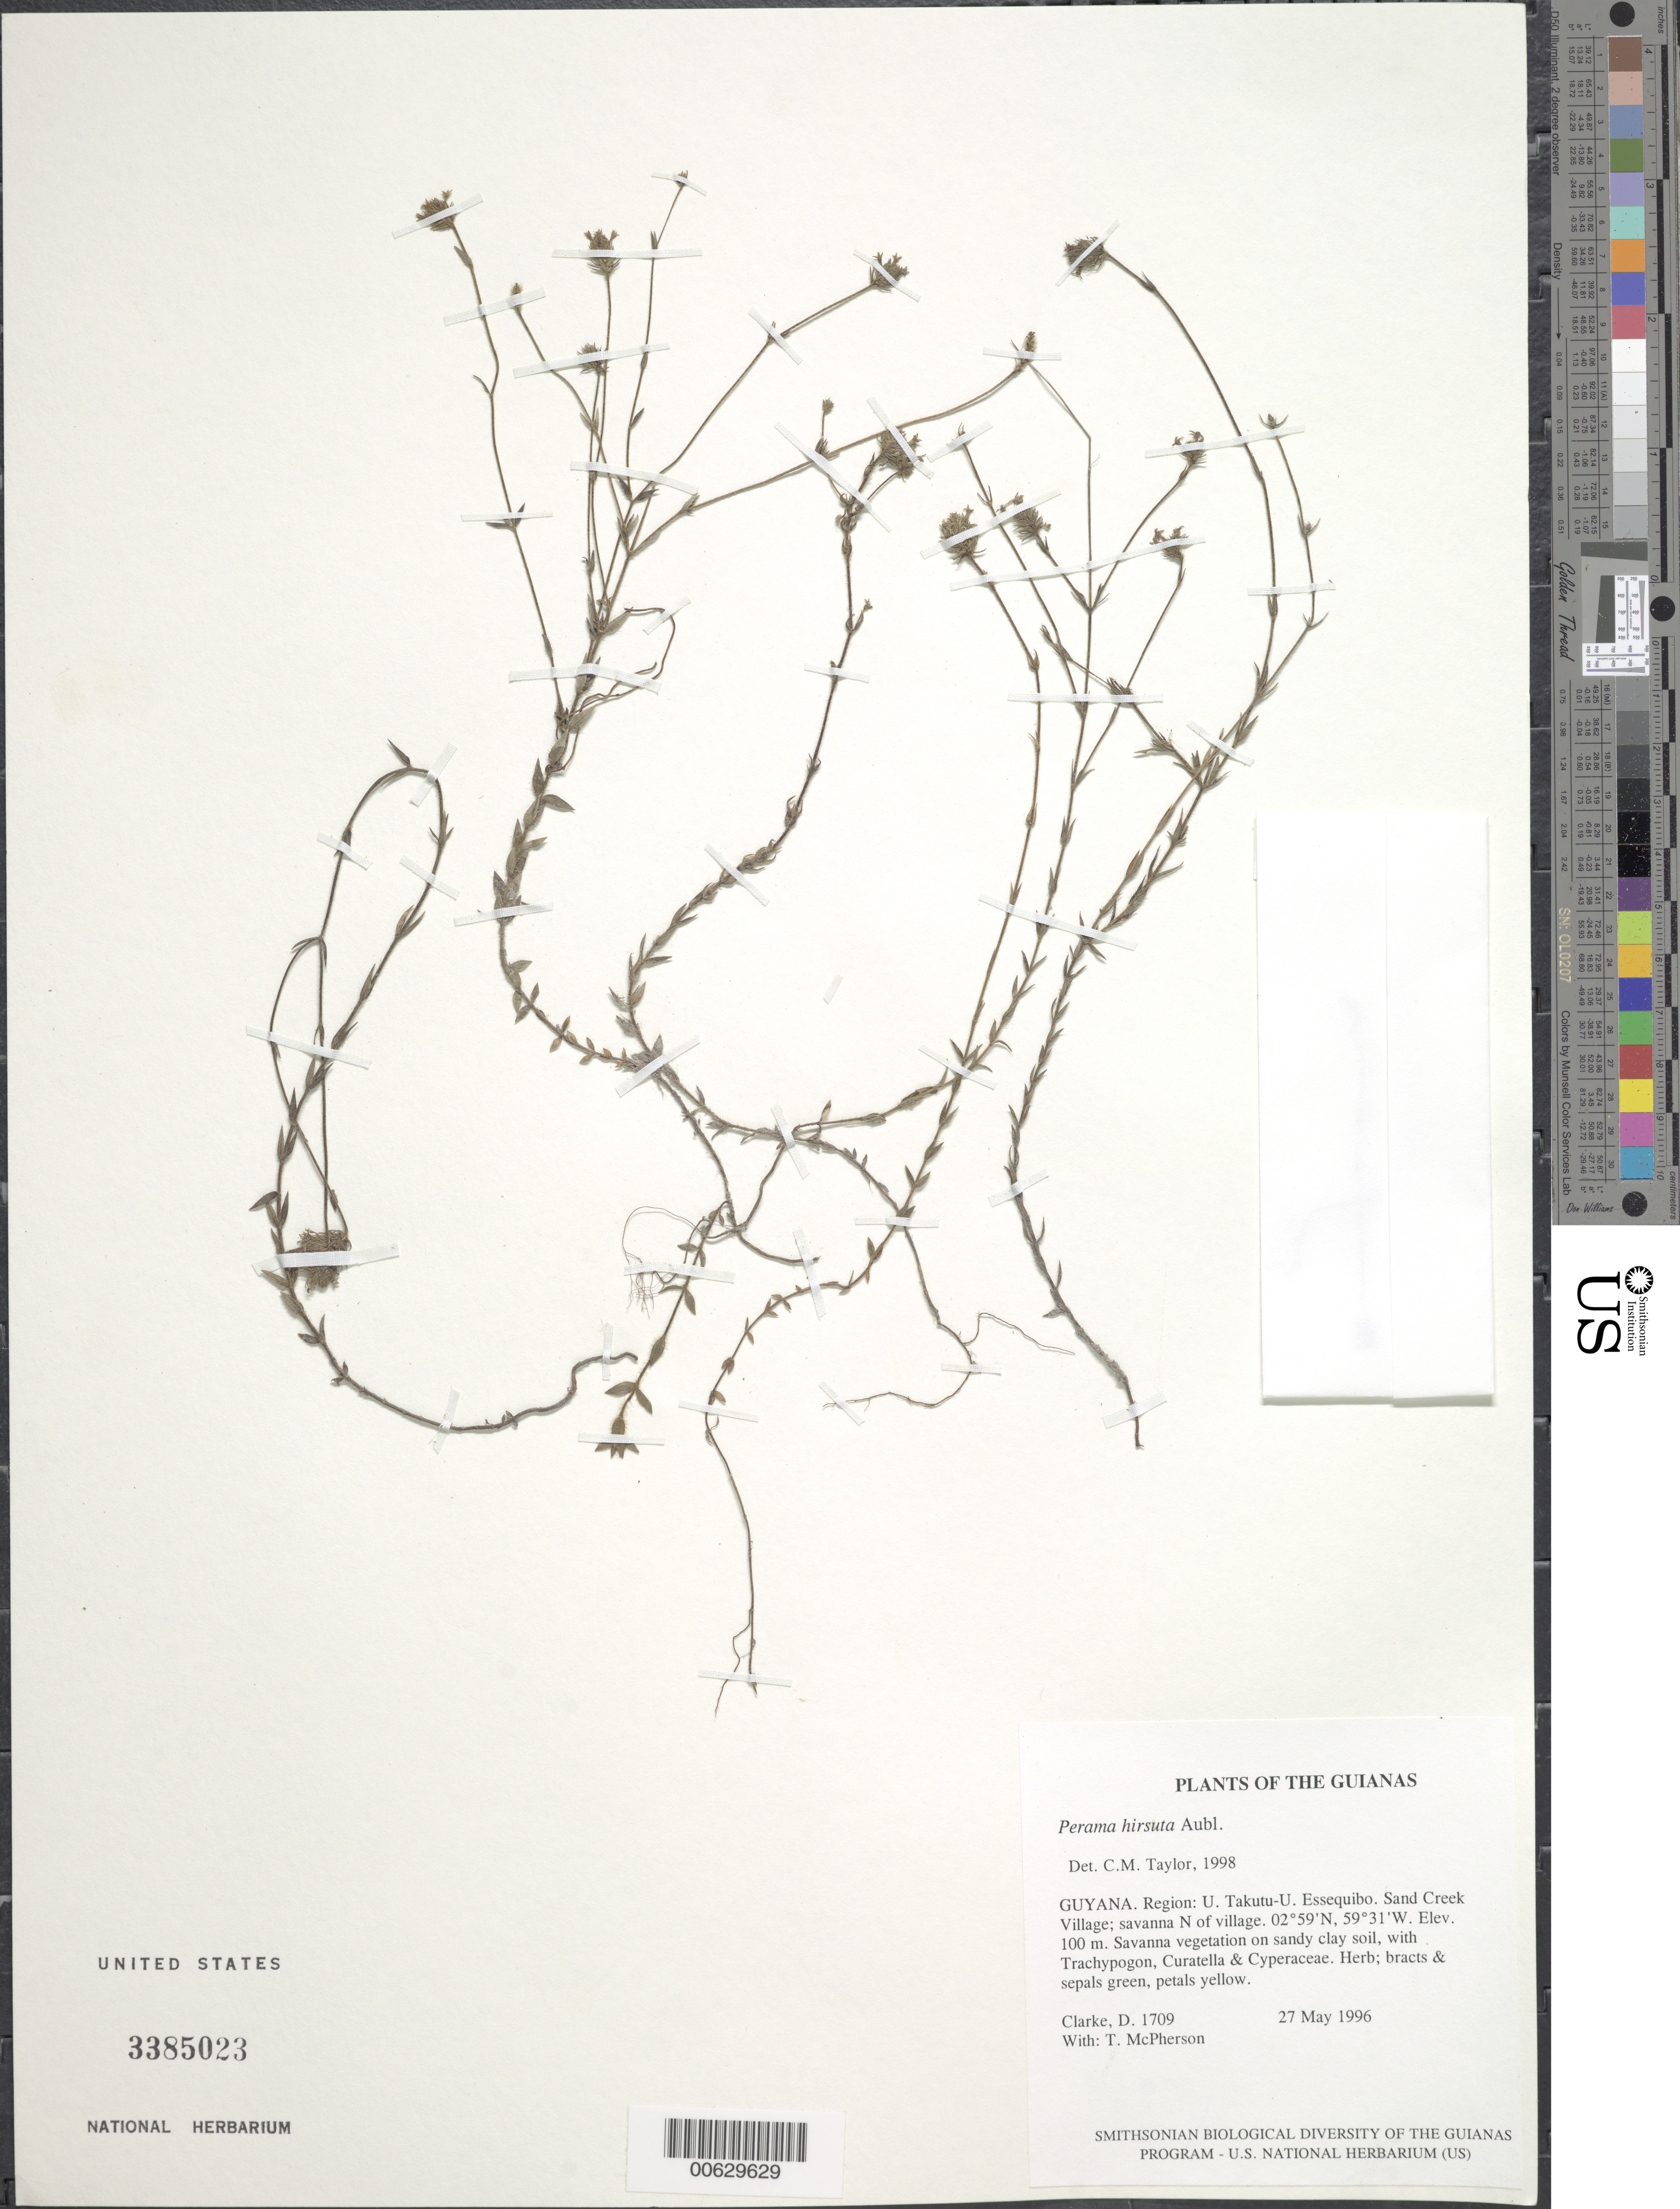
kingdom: Plantae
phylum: Tracheophyta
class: Magnoliopsida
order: Gentianales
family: Rubiaceae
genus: Perama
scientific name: Perama hirsuta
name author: Aubl.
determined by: Taylor, Charlotte M.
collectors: H. D. Clarke & T. McPherson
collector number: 1709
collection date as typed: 27 May 1996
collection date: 1996-05-27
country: Guyana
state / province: U. Takutu-U. Essequibo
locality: Sand Creek Village; savanna N of village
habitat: Savanna vegetation on sandy clay soil, with Trachypogon, Curatella & Cyperaceae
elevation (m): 100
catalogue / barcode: US 3385023